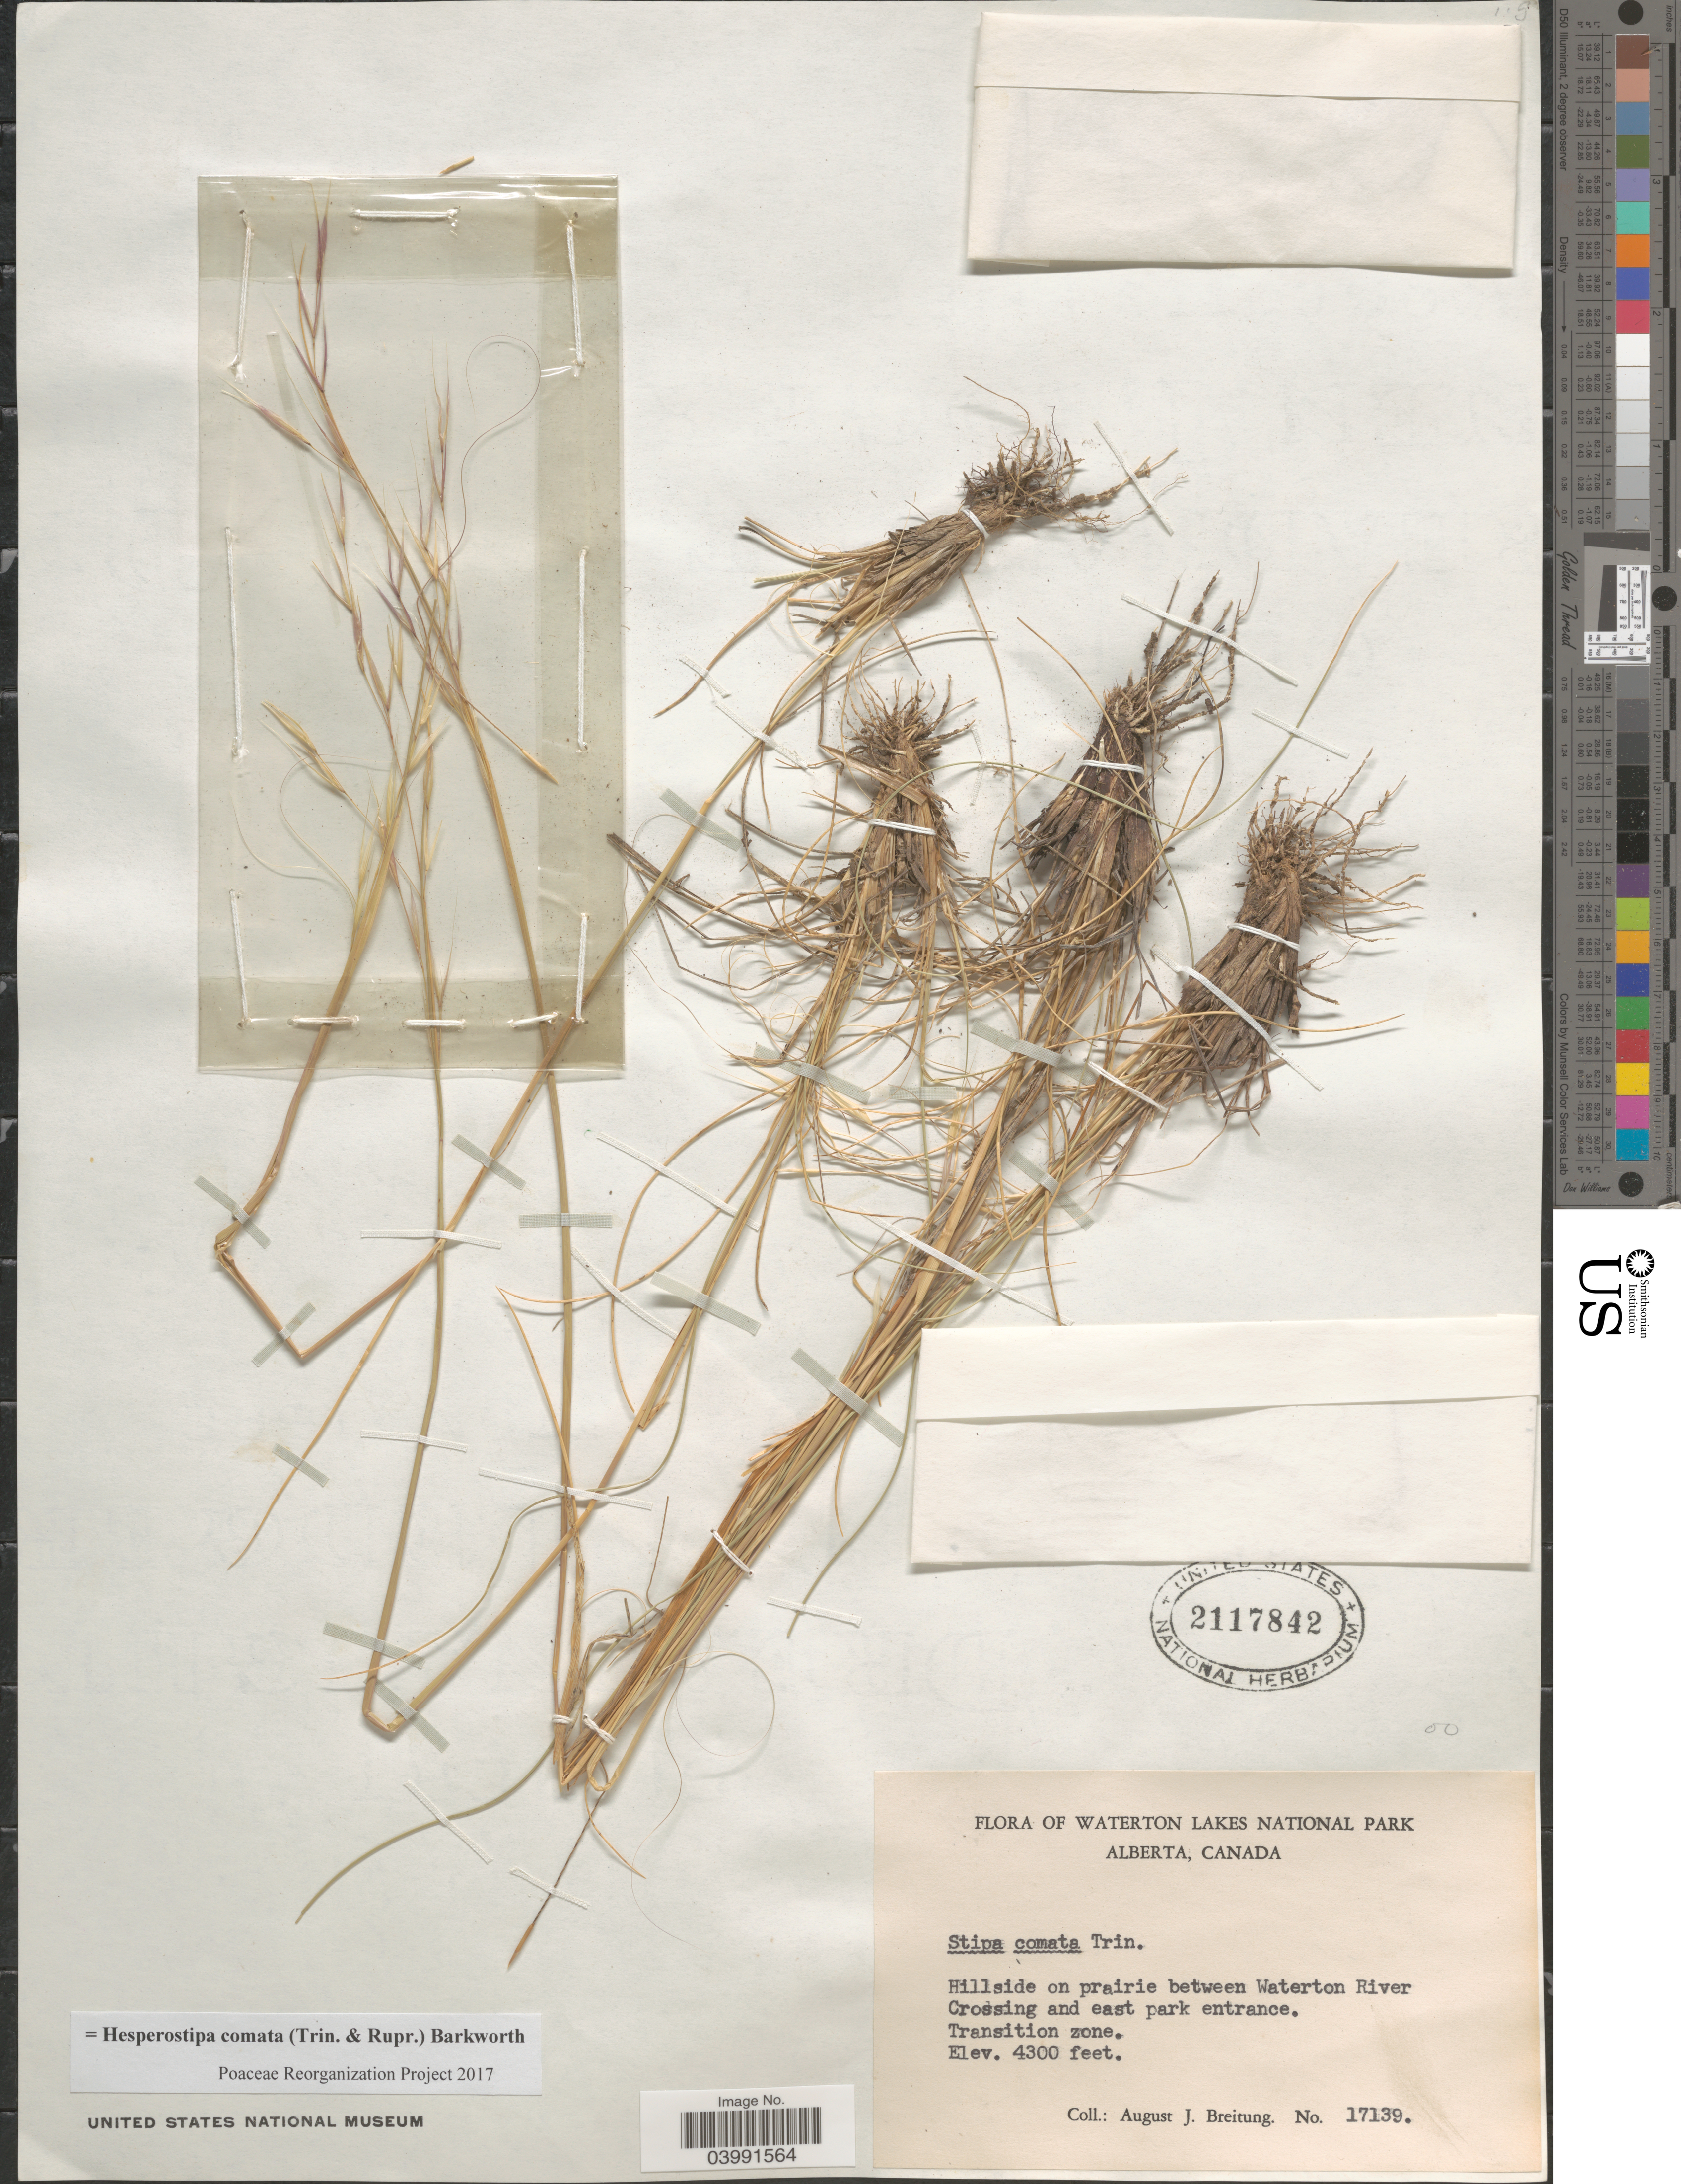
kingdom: Plantae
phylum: Tracheophyta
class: Liliopsida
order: Poales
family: Poaceae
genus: Hesperostipa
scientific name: Hesperostipa comata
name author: (Trin. & Rupr.) Barkworth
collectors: A. Breitung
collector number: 17139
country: Canada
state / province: Alberta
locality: Waterton Lakes National Park. Hillside on prairie between Waterton River Crossing and east park entrance. Transition Zone.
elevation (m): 1311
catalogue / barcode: US 2117842